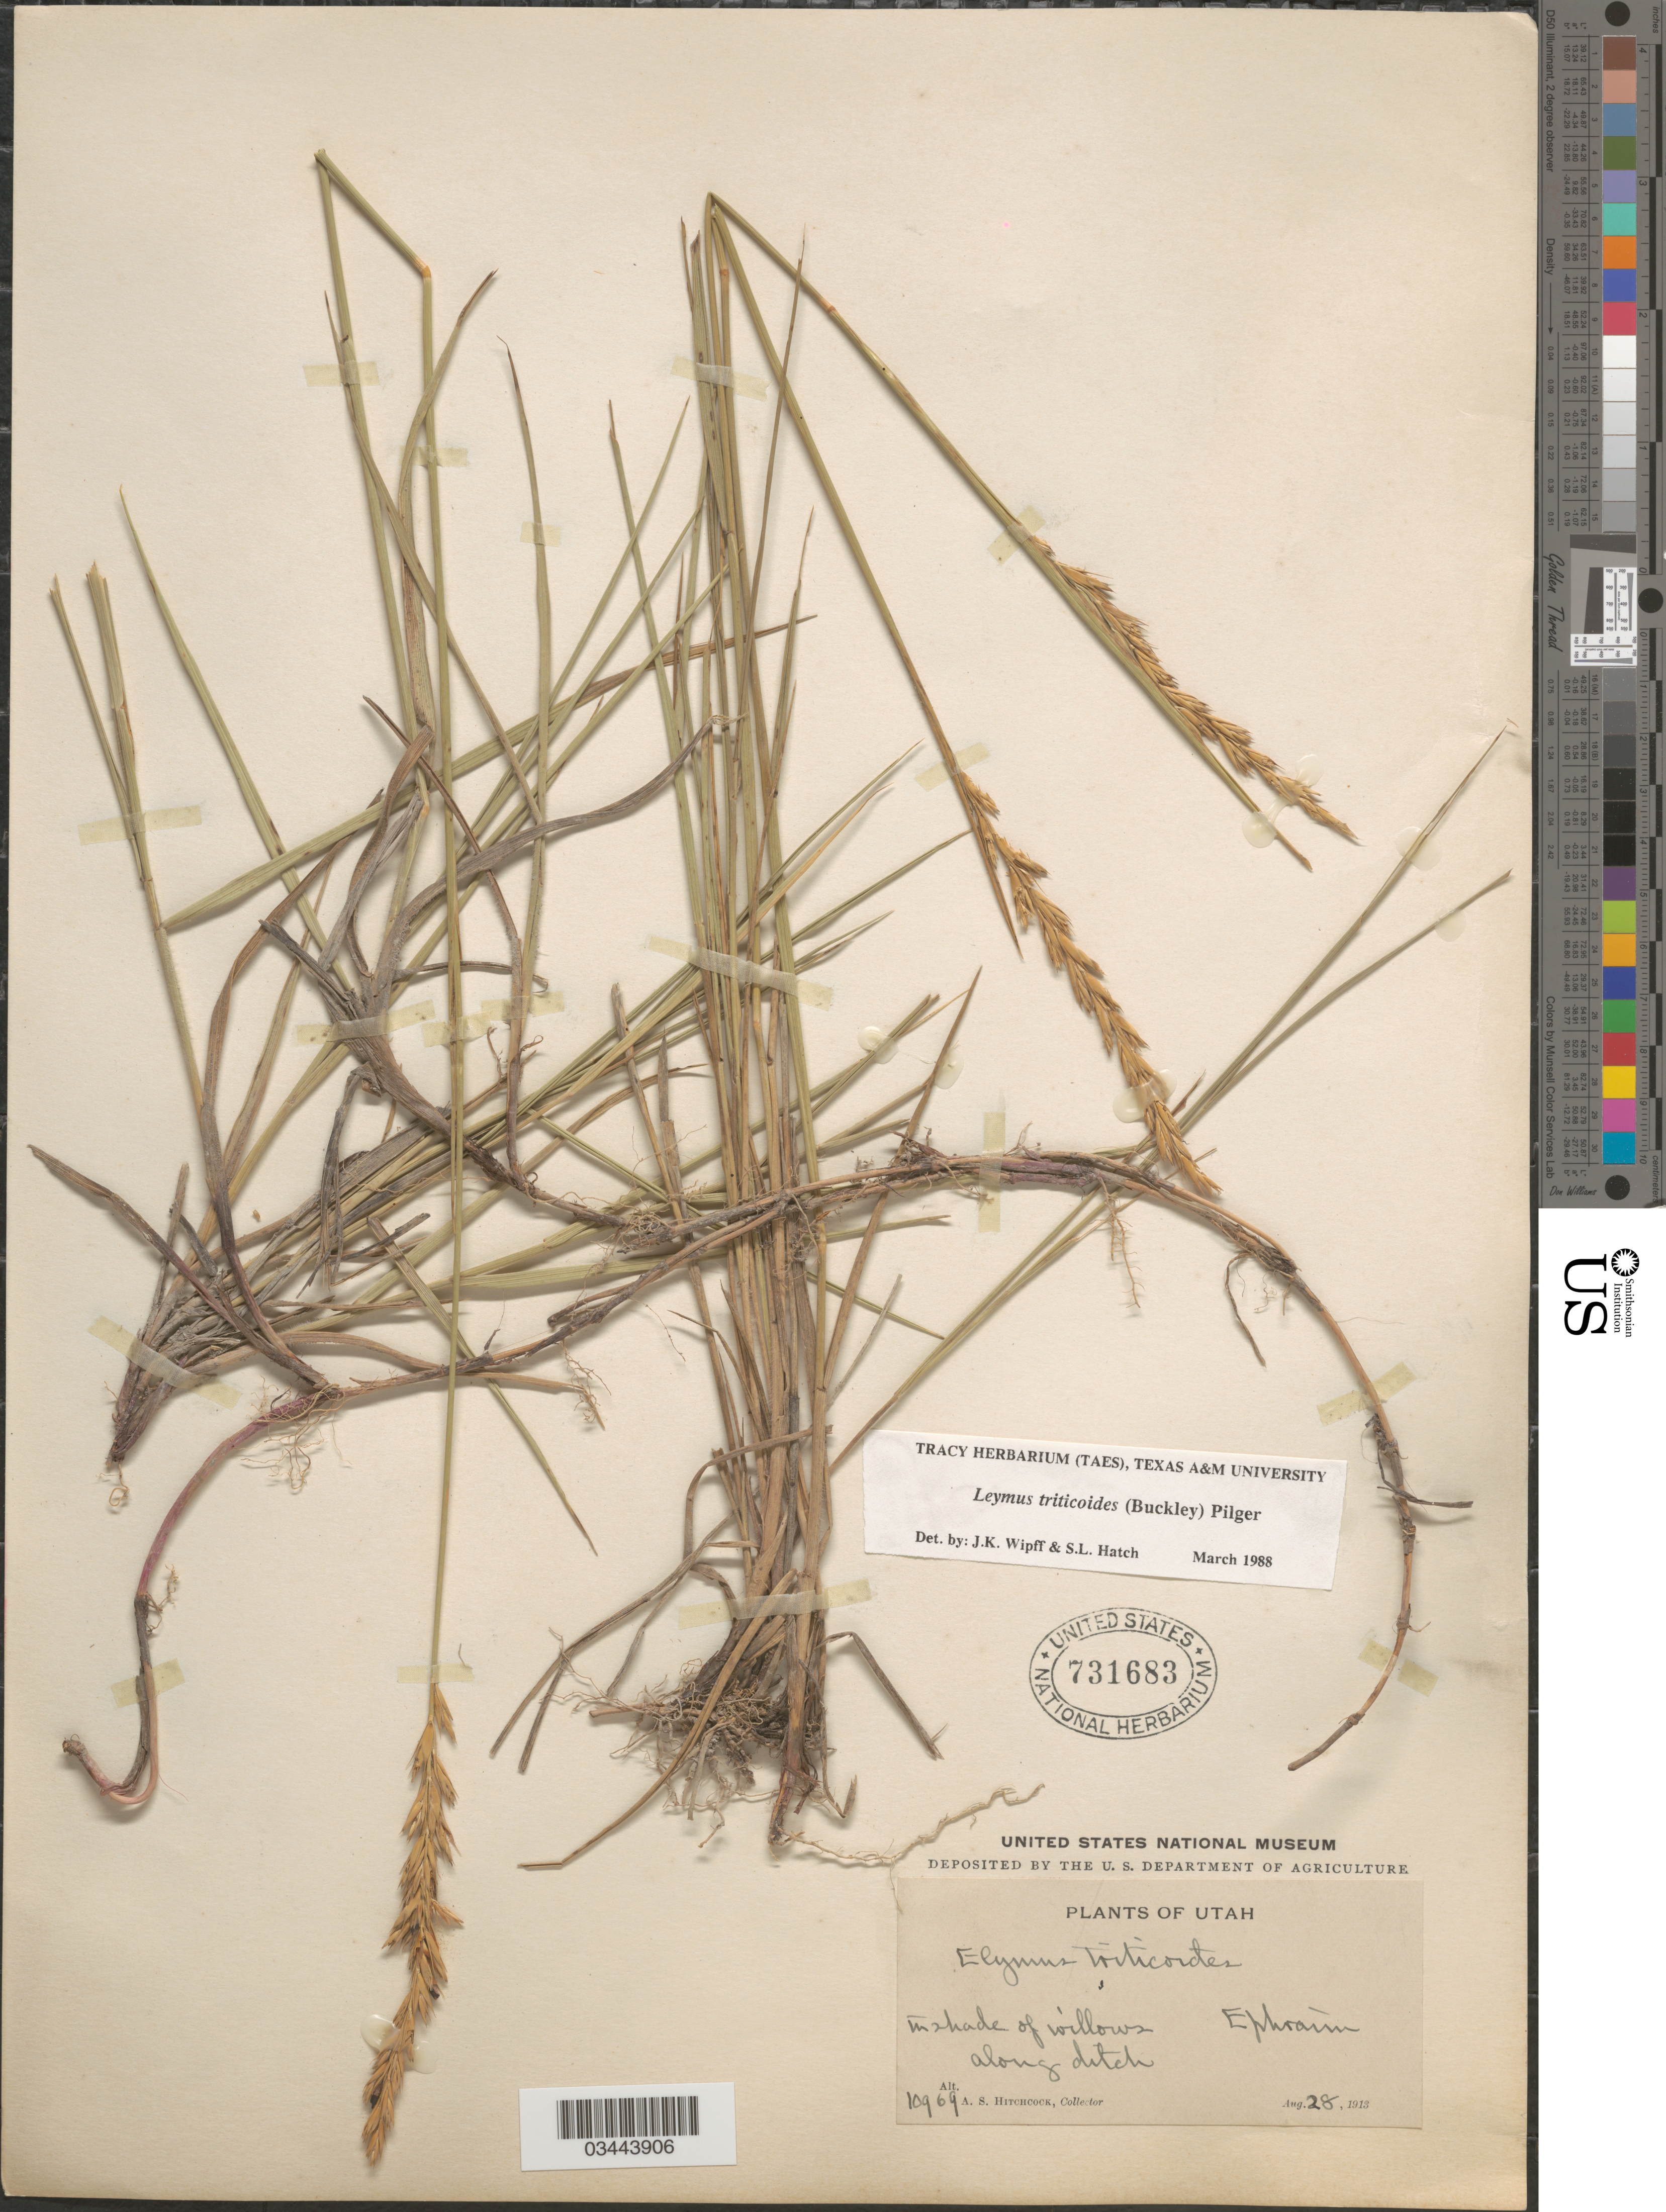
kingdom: Plantae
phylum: Tracheophyta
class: Liliopsida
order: Poales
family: Poaceae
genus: Leymus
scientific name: Leymus triticoides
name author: (Buckley) Pilg.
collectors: A. S. Hitchcock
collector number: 10969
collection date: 1913-08-28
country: United States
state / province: Utah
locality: In shade of willows along ditch. Ephraim.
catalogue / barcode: US 731683